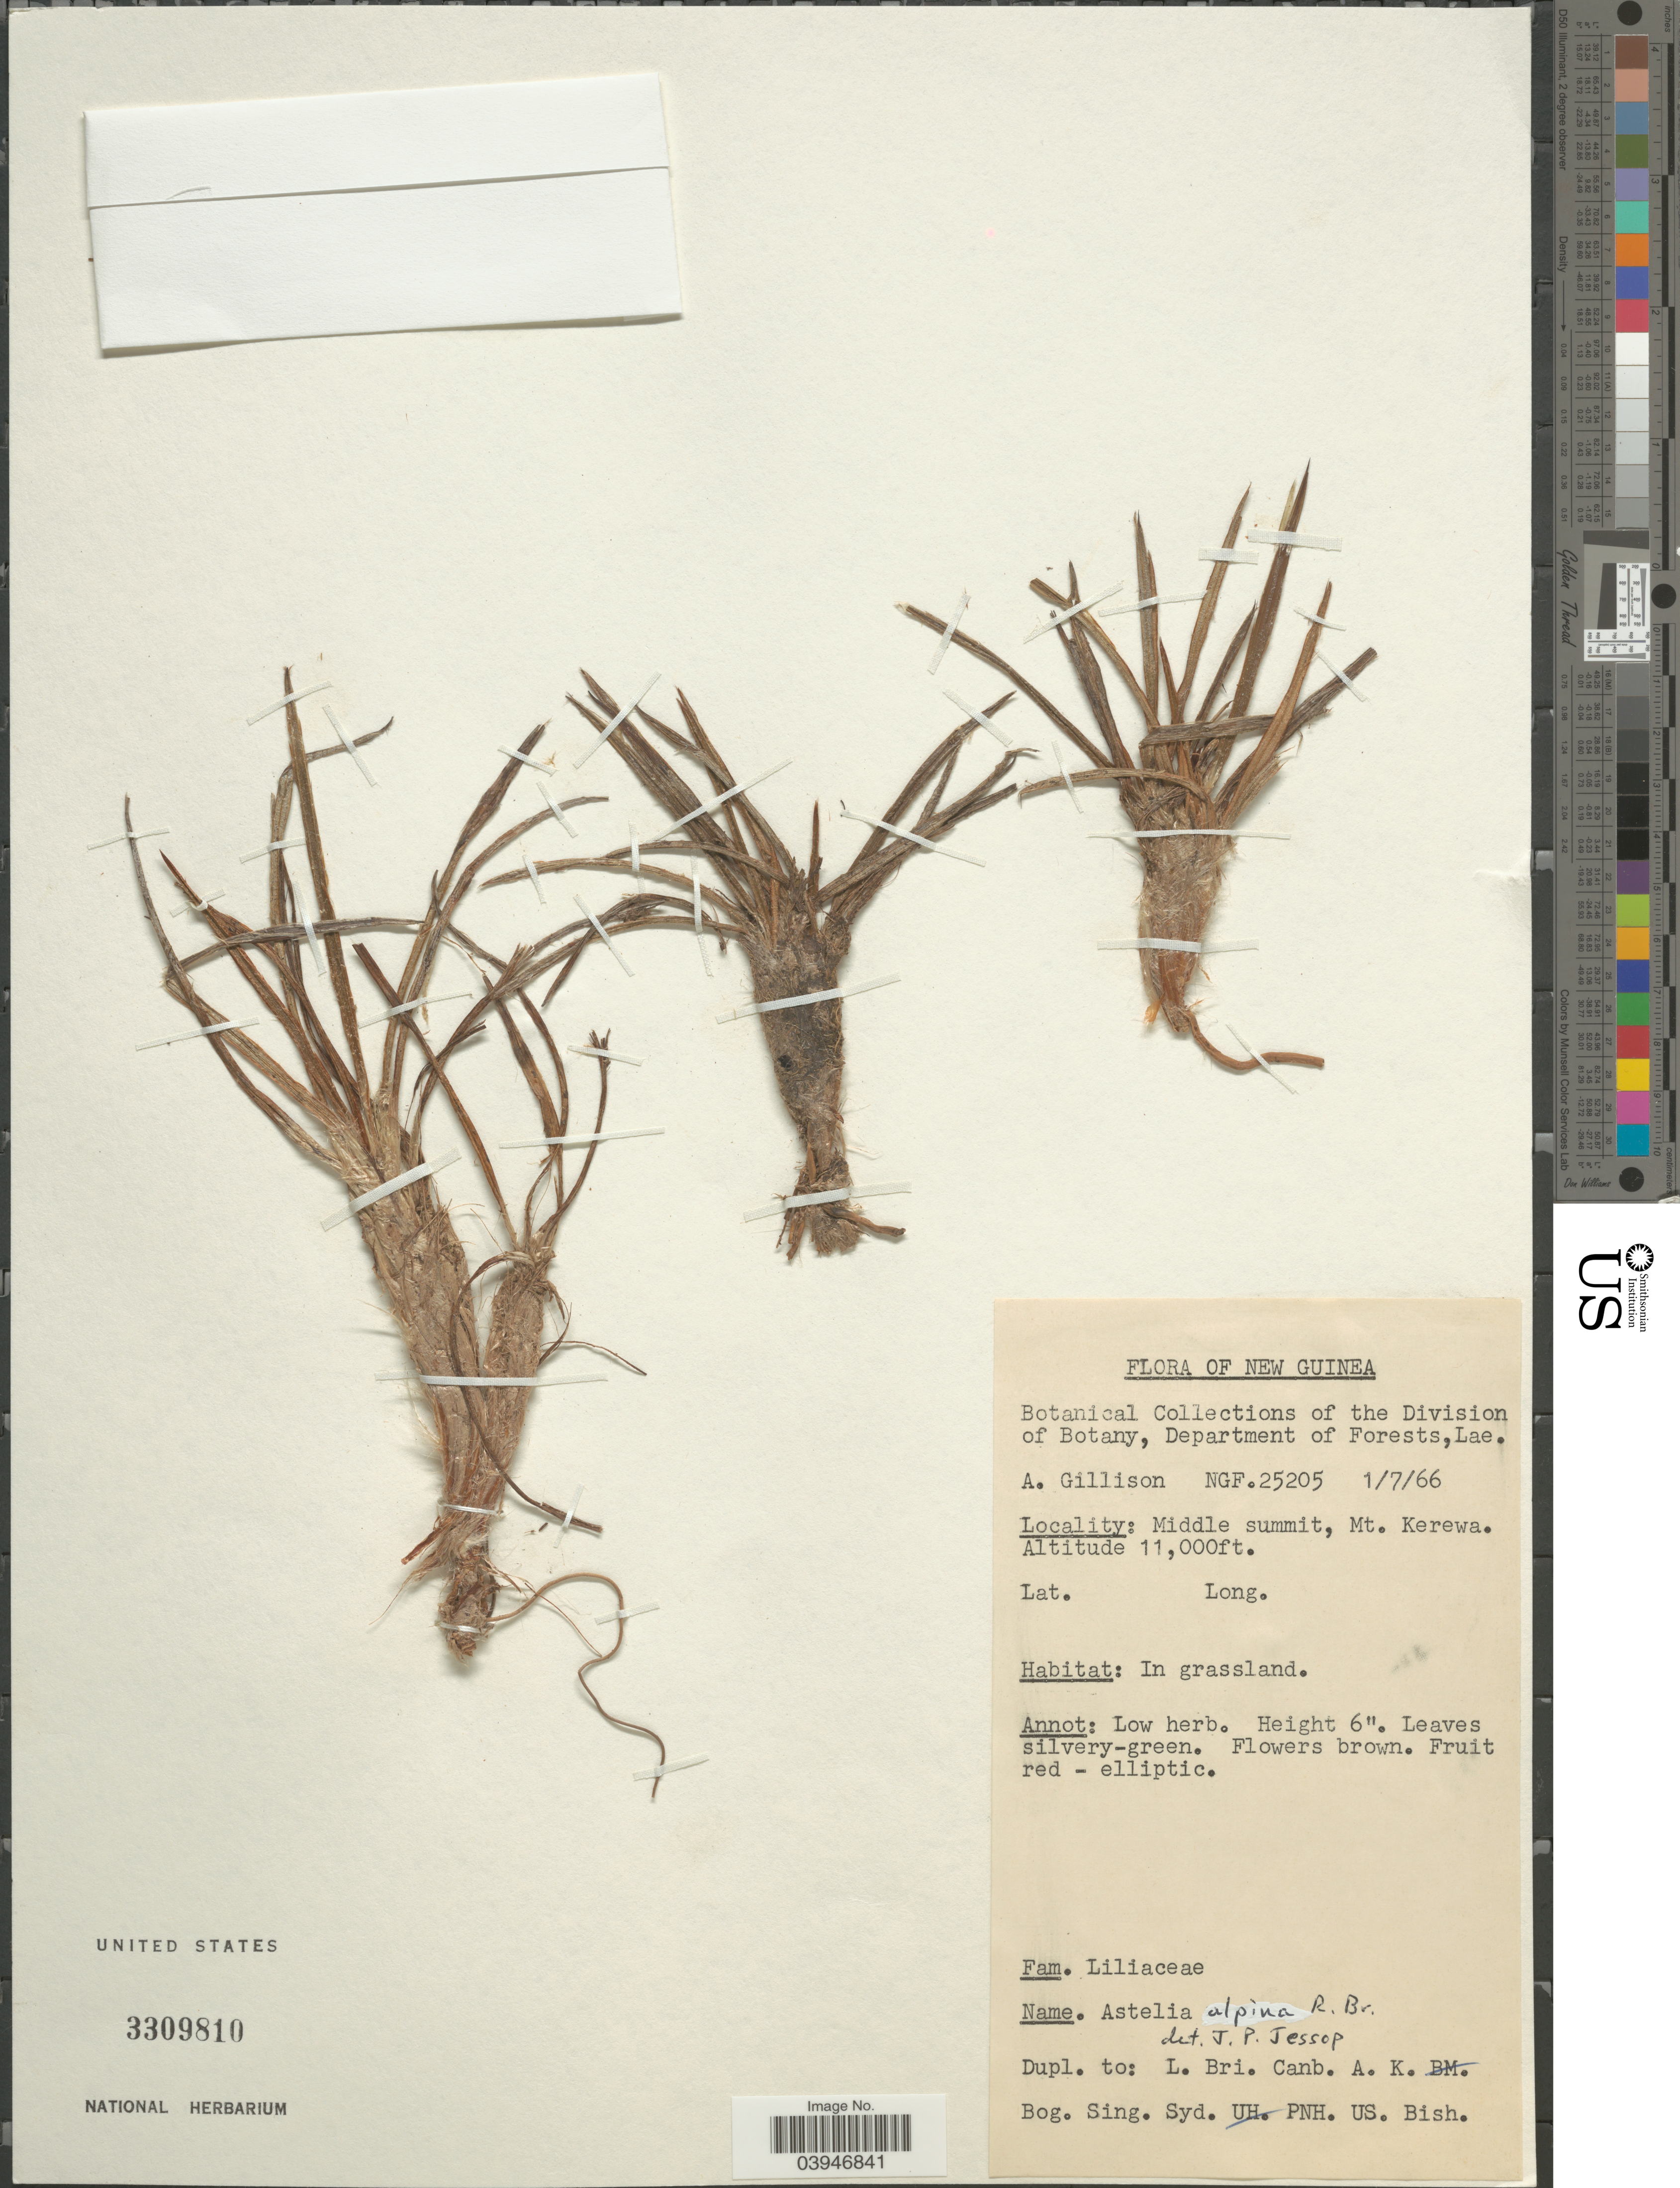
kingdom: Plantae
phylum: Tracheophyta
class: Liliopsida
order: Asparagales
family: Asteliaceae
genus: Astelia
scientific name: Astelia alpina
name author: R. Br.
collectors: A. Gillison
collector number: NGF.25205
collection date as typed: Transcribed d/m/y: 1/7/66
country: Papua New Guinea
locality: New Guinea. Middle summit, Mt. Kerewa.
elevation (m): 3353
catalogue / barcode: US 3309810